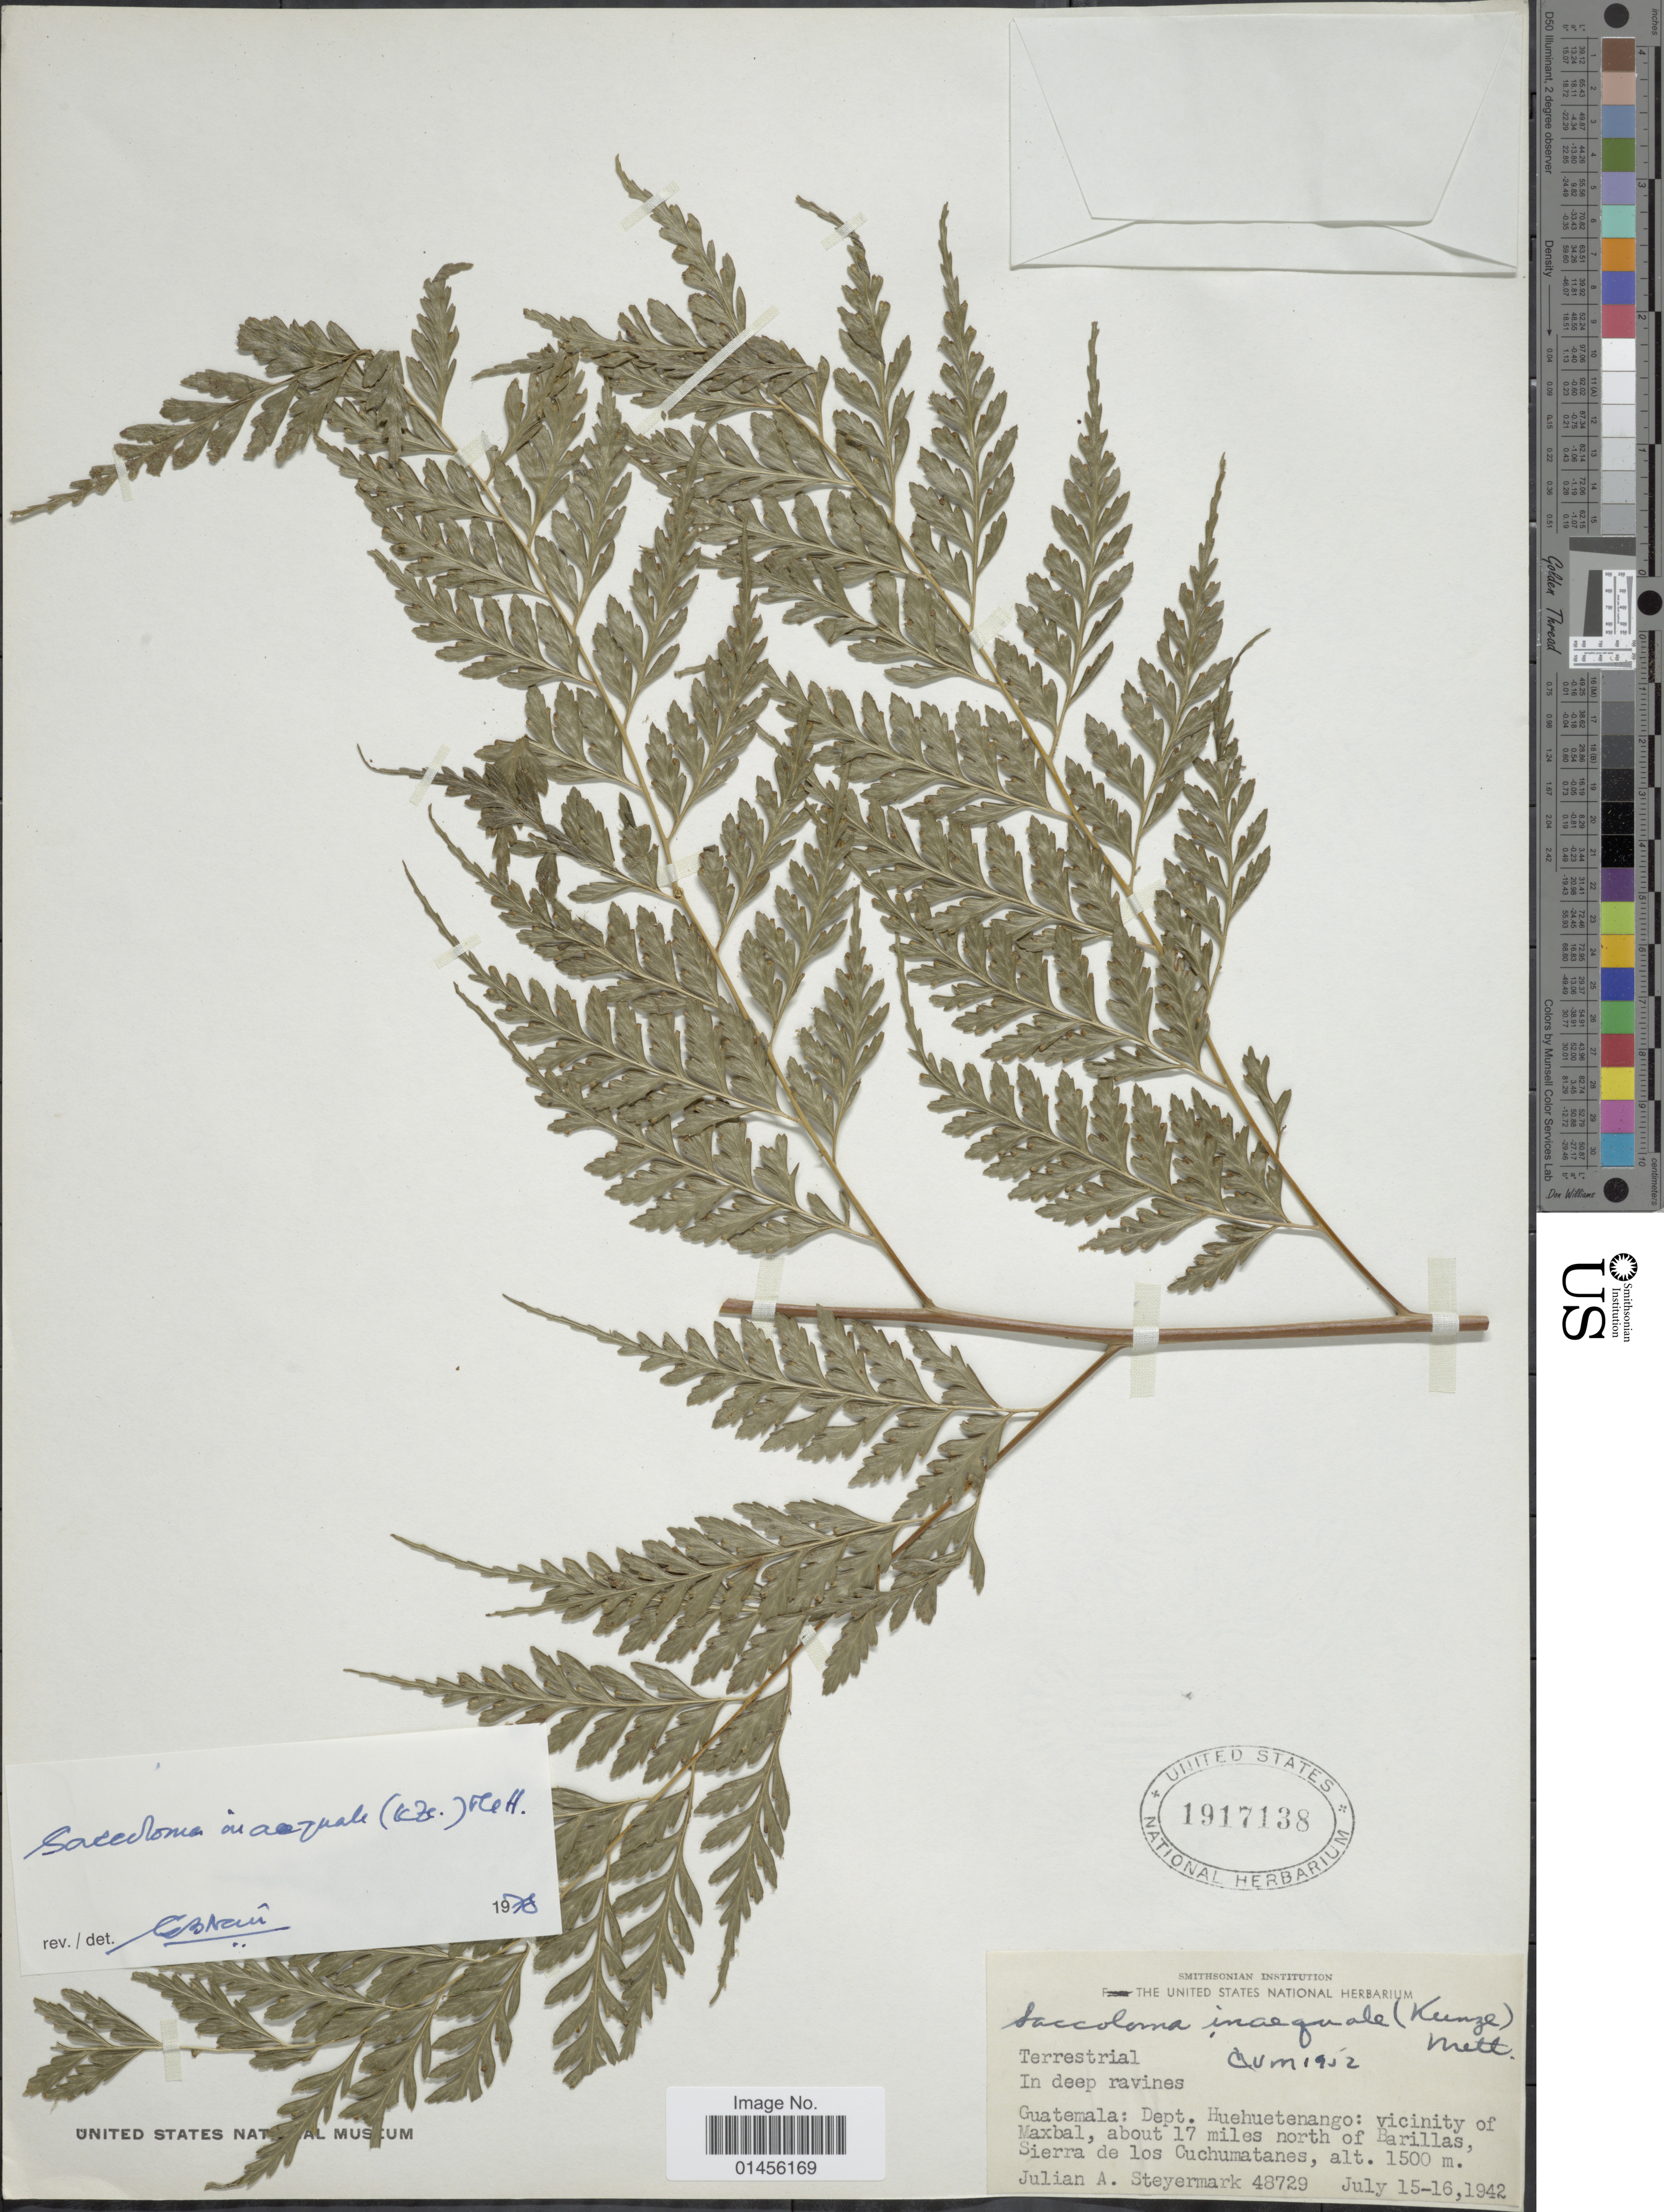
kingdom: Plantae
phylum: Tracheophyta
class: Polypodiopsida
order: Polypodiales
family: Saccolomataceae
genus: Saccoloma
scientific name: Saccoloma inaequale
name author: (Kunze) Mett.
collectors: J. Steyermark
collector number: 48729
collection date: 1942-07-15/1942-07-16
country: Guatemala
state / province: Huehuetenango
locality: Dept. Huehuetenango: vicinity of Maxbal, about 17 miles north of Barillas, Sierra de los Cuchumatanes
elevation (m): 1500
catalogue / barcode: US 1917138